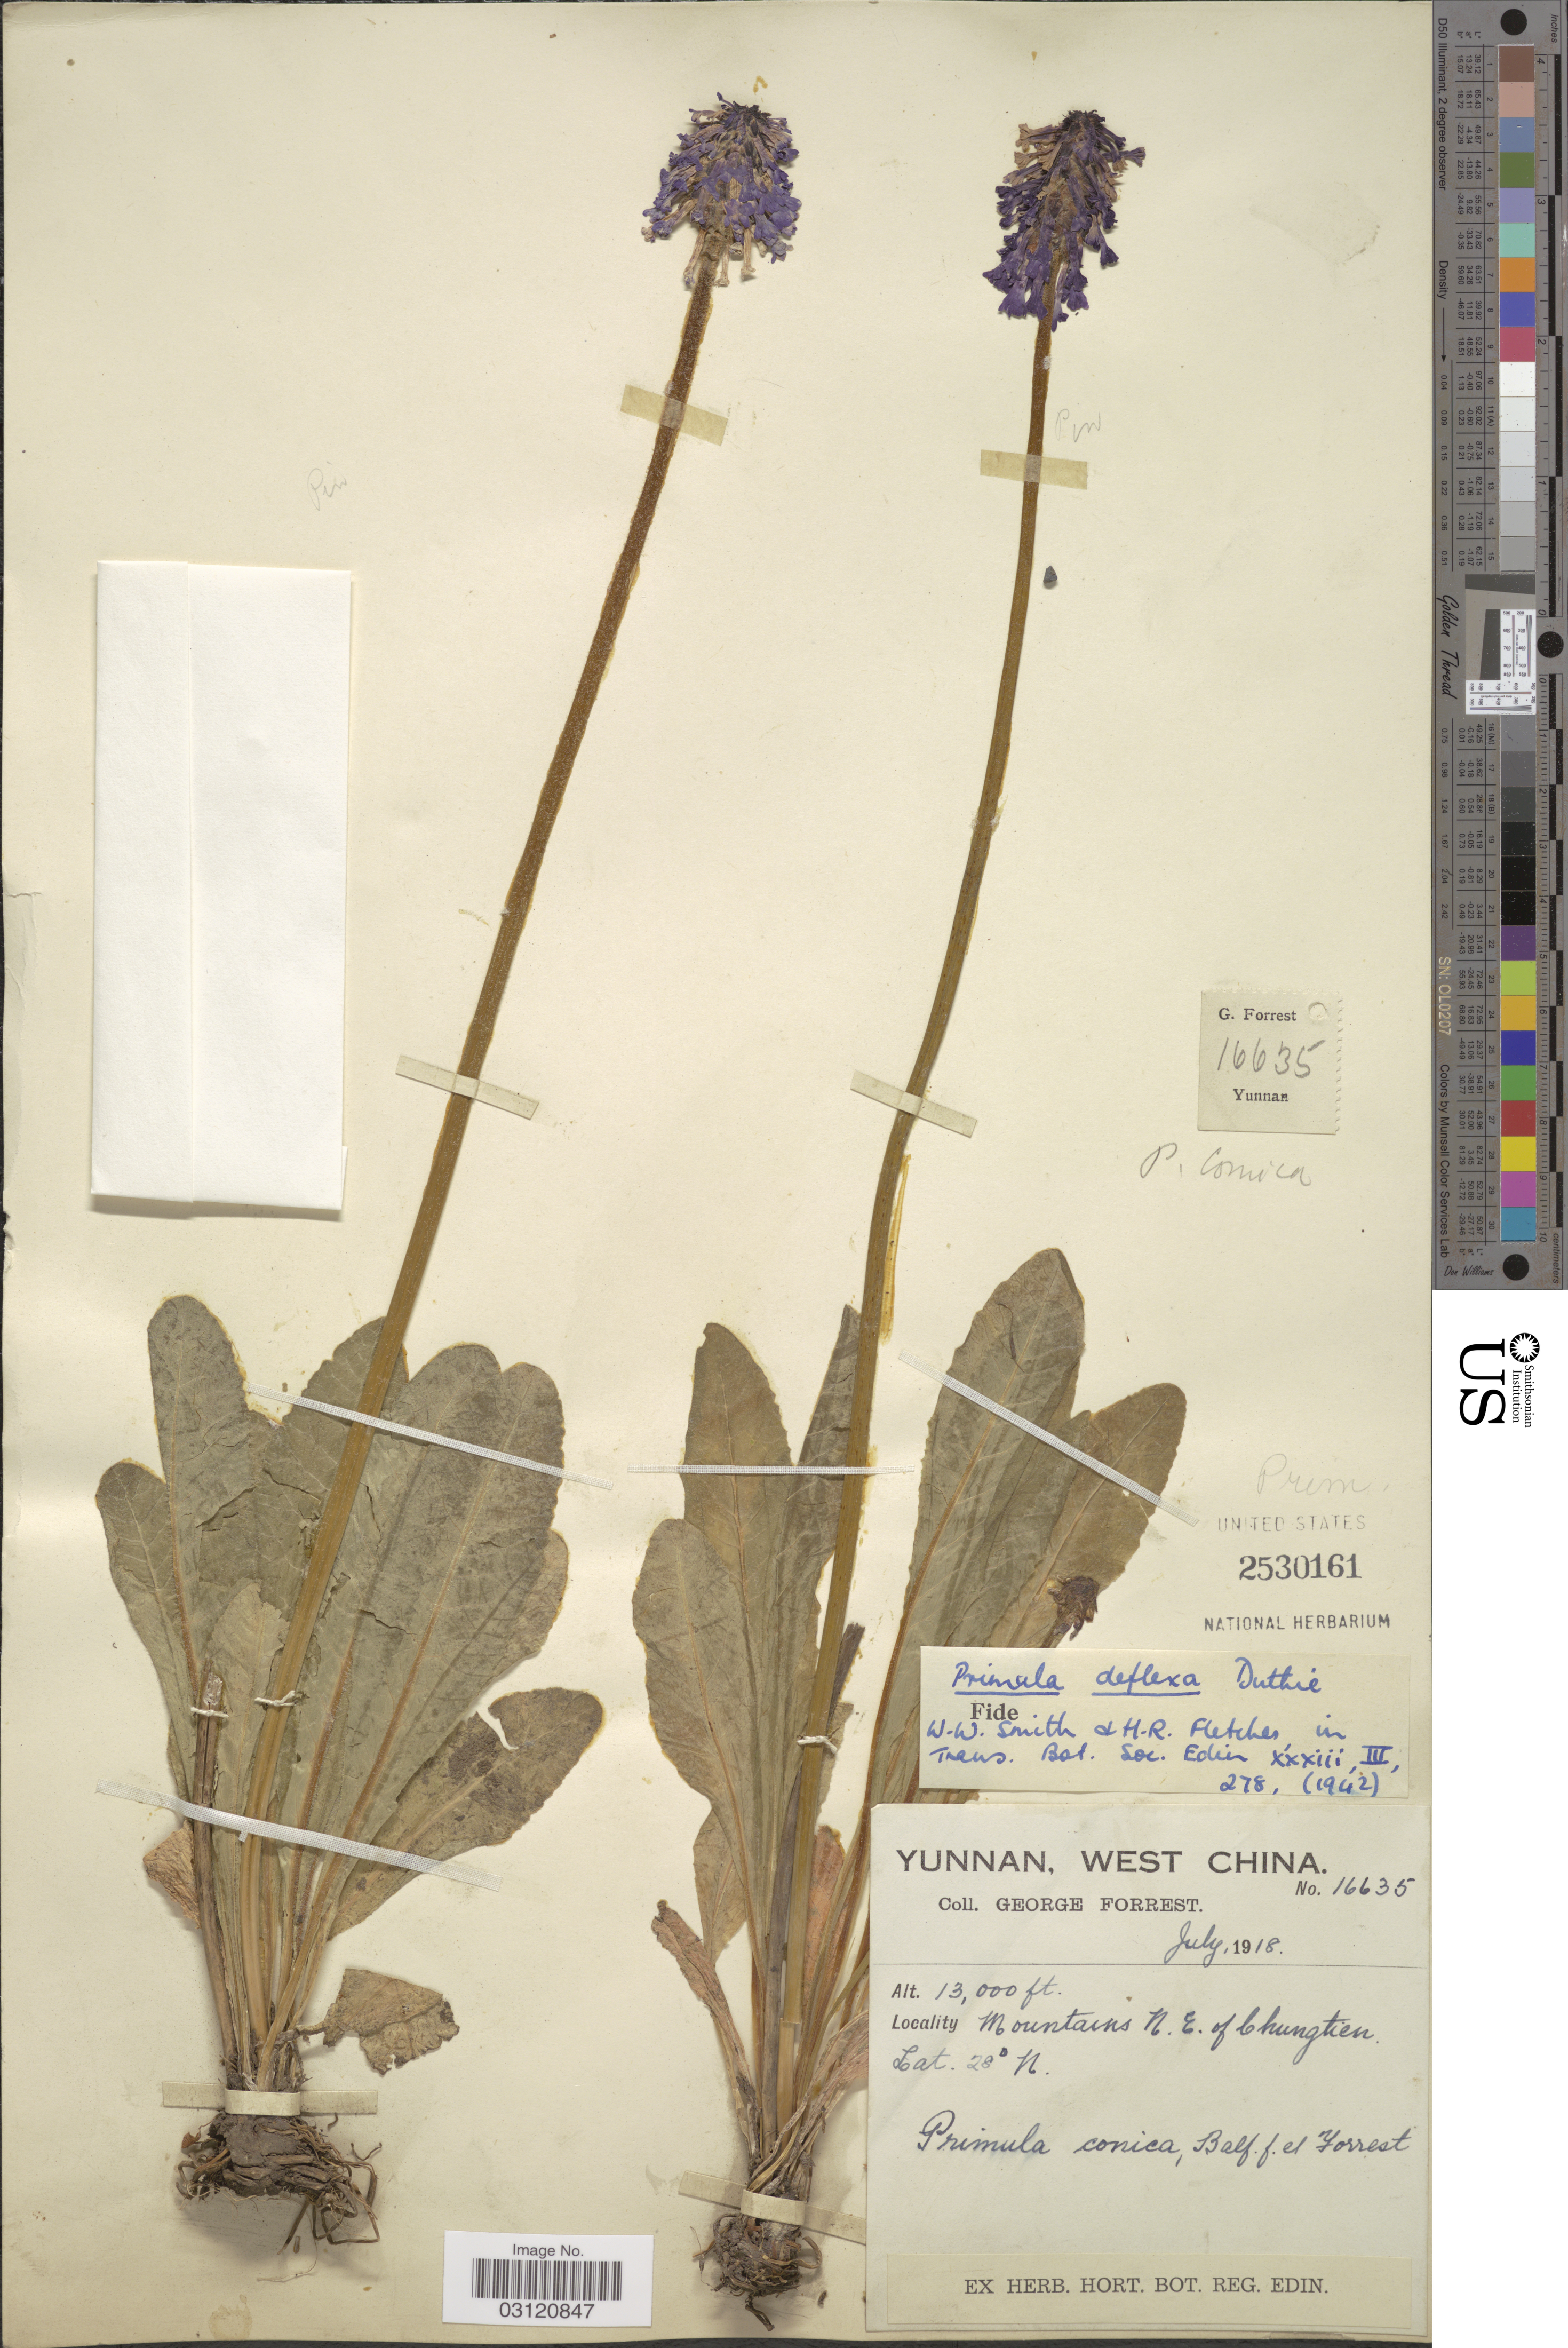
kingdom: Plantae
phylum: Tracheophyta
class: Magnoliopsida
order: Ericales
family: Primulaceae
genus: Primula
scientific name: Primula deflexa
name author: Duthie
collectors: G. Forrest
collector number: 16635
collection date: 1918-07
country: China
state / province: Yunnan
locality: West China. Mountains N.E. of Chungtien.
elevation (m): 3962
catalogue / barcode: US 2530161